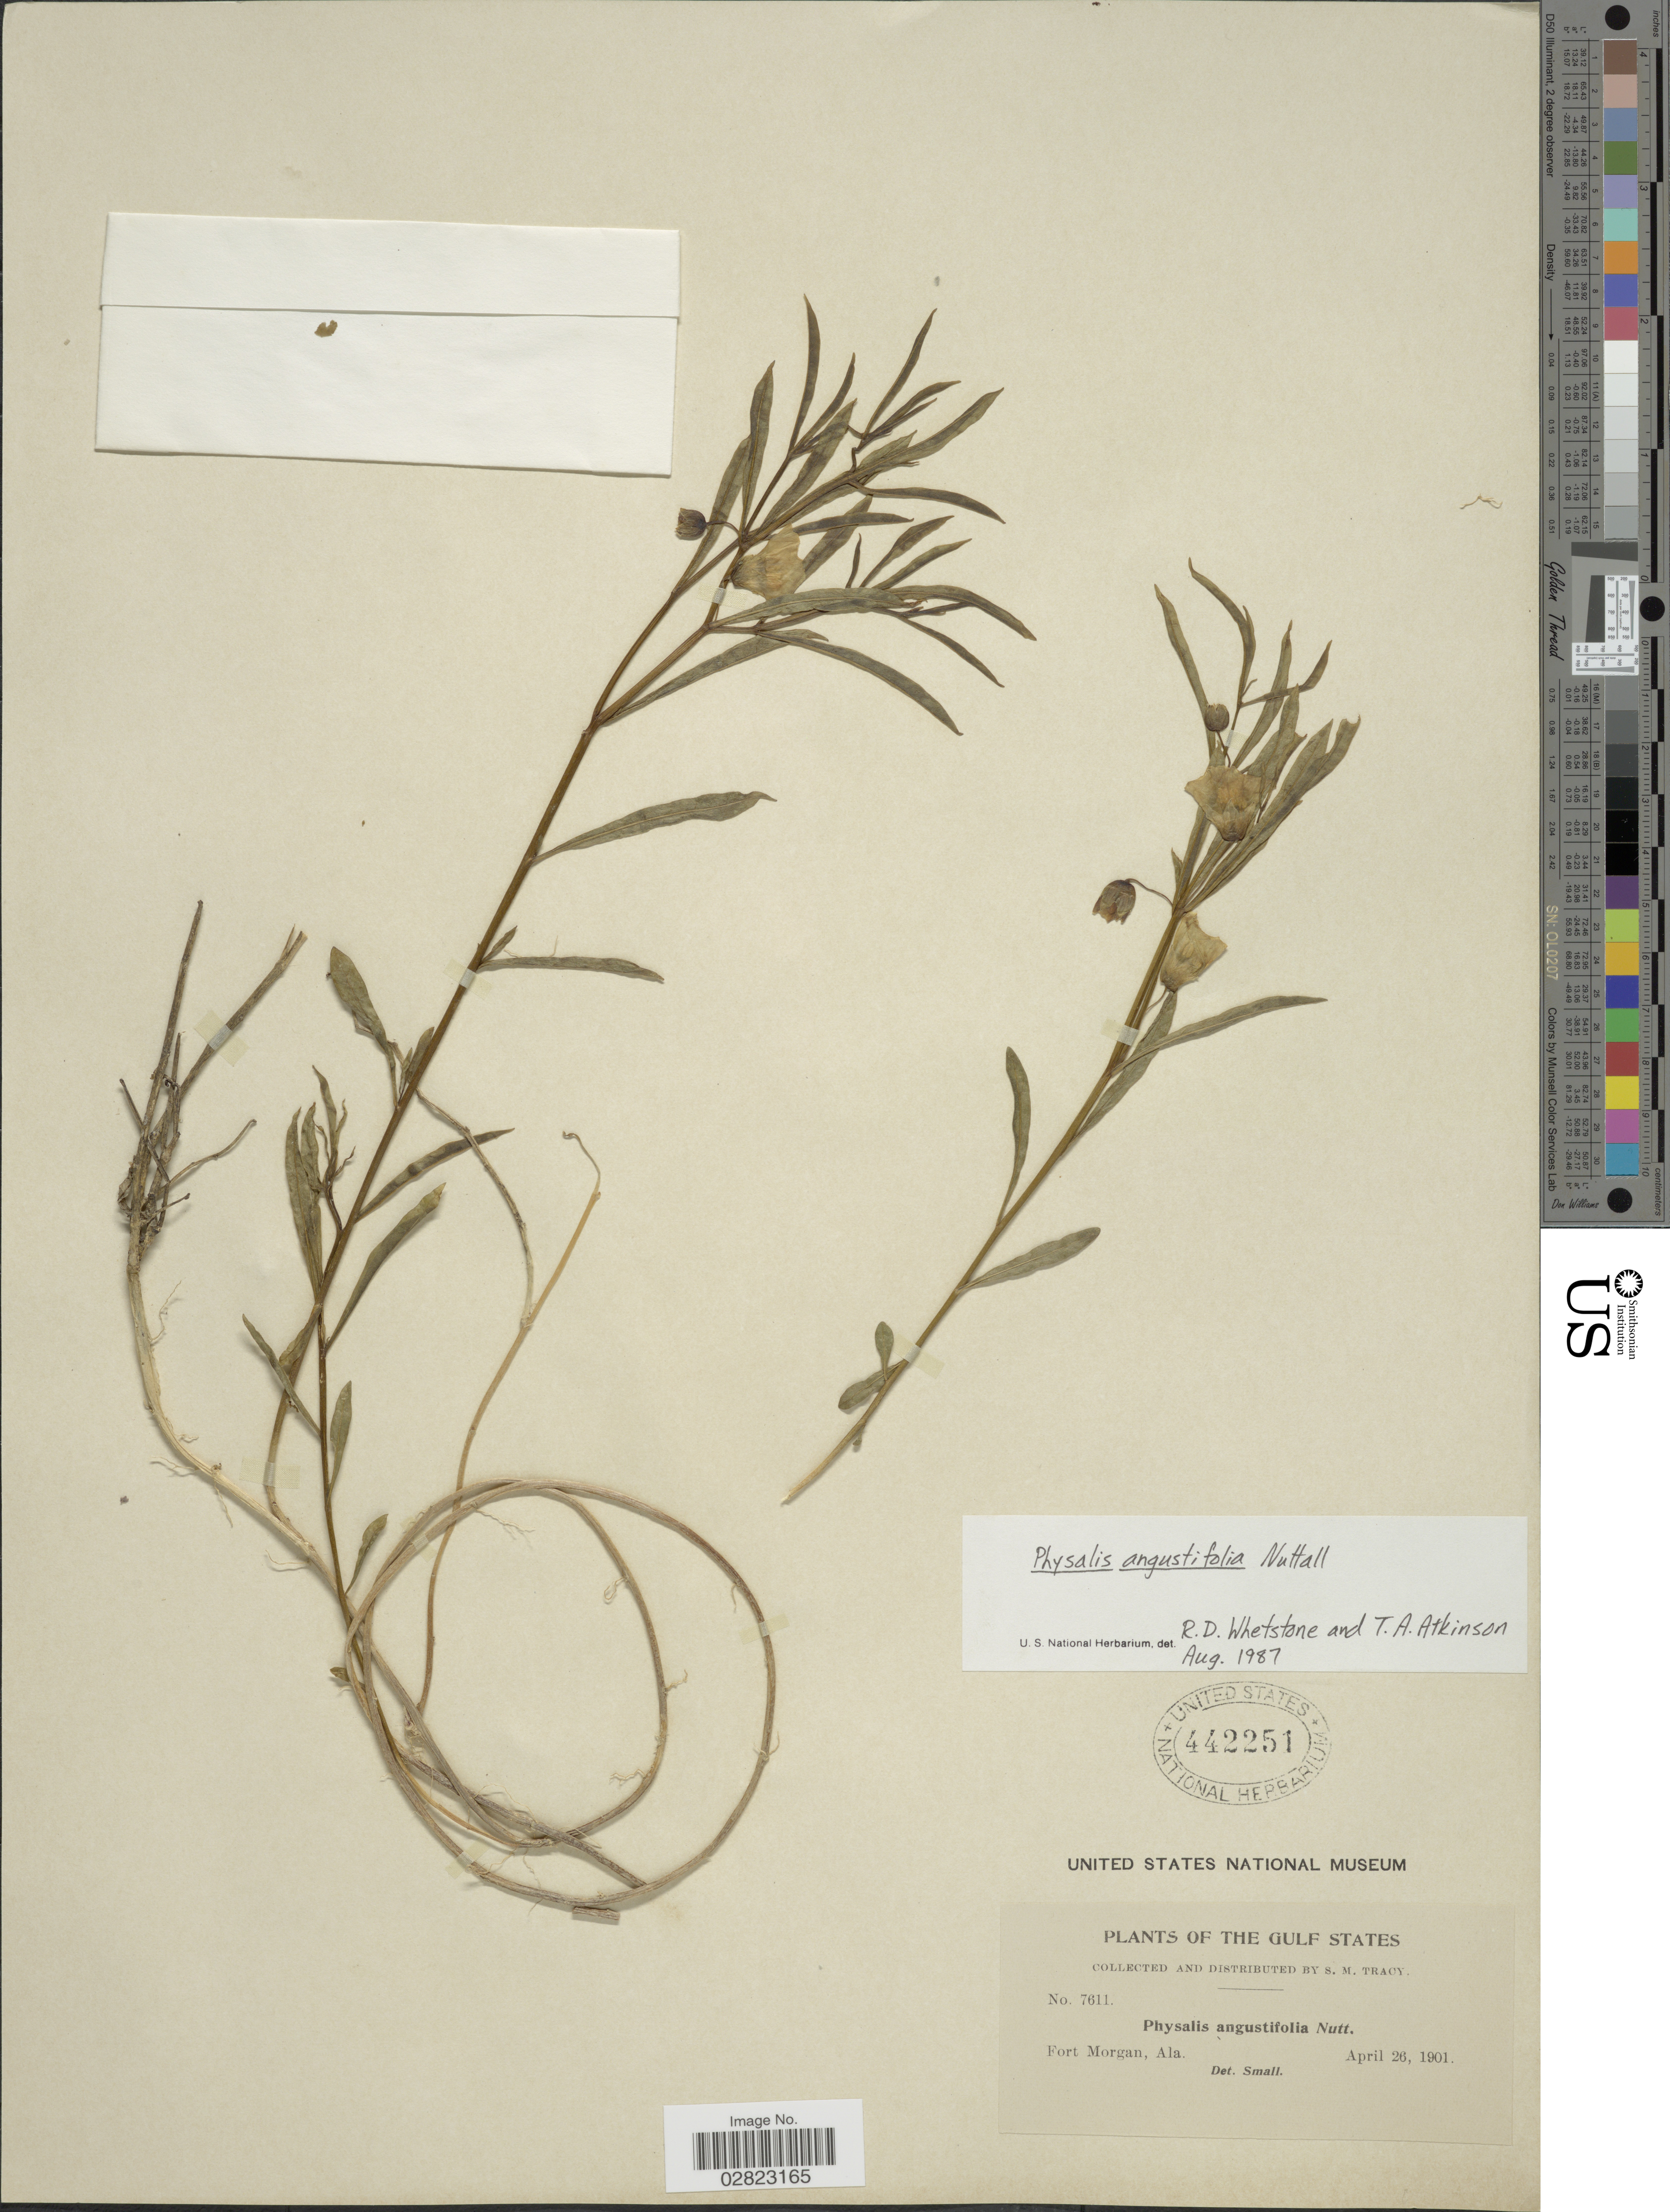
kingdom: Plantae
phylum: Tracheophyta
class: Magnoliopsida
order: Solanales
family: Solanaceae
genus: Physalis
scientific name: Physalis angustifolia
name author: Nutt.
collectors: S. M. Tracy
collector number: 7611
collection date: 1901-04-26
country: United States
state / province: Alabama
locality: The Gulf States. Fort Morgan.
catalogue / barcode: US 442251